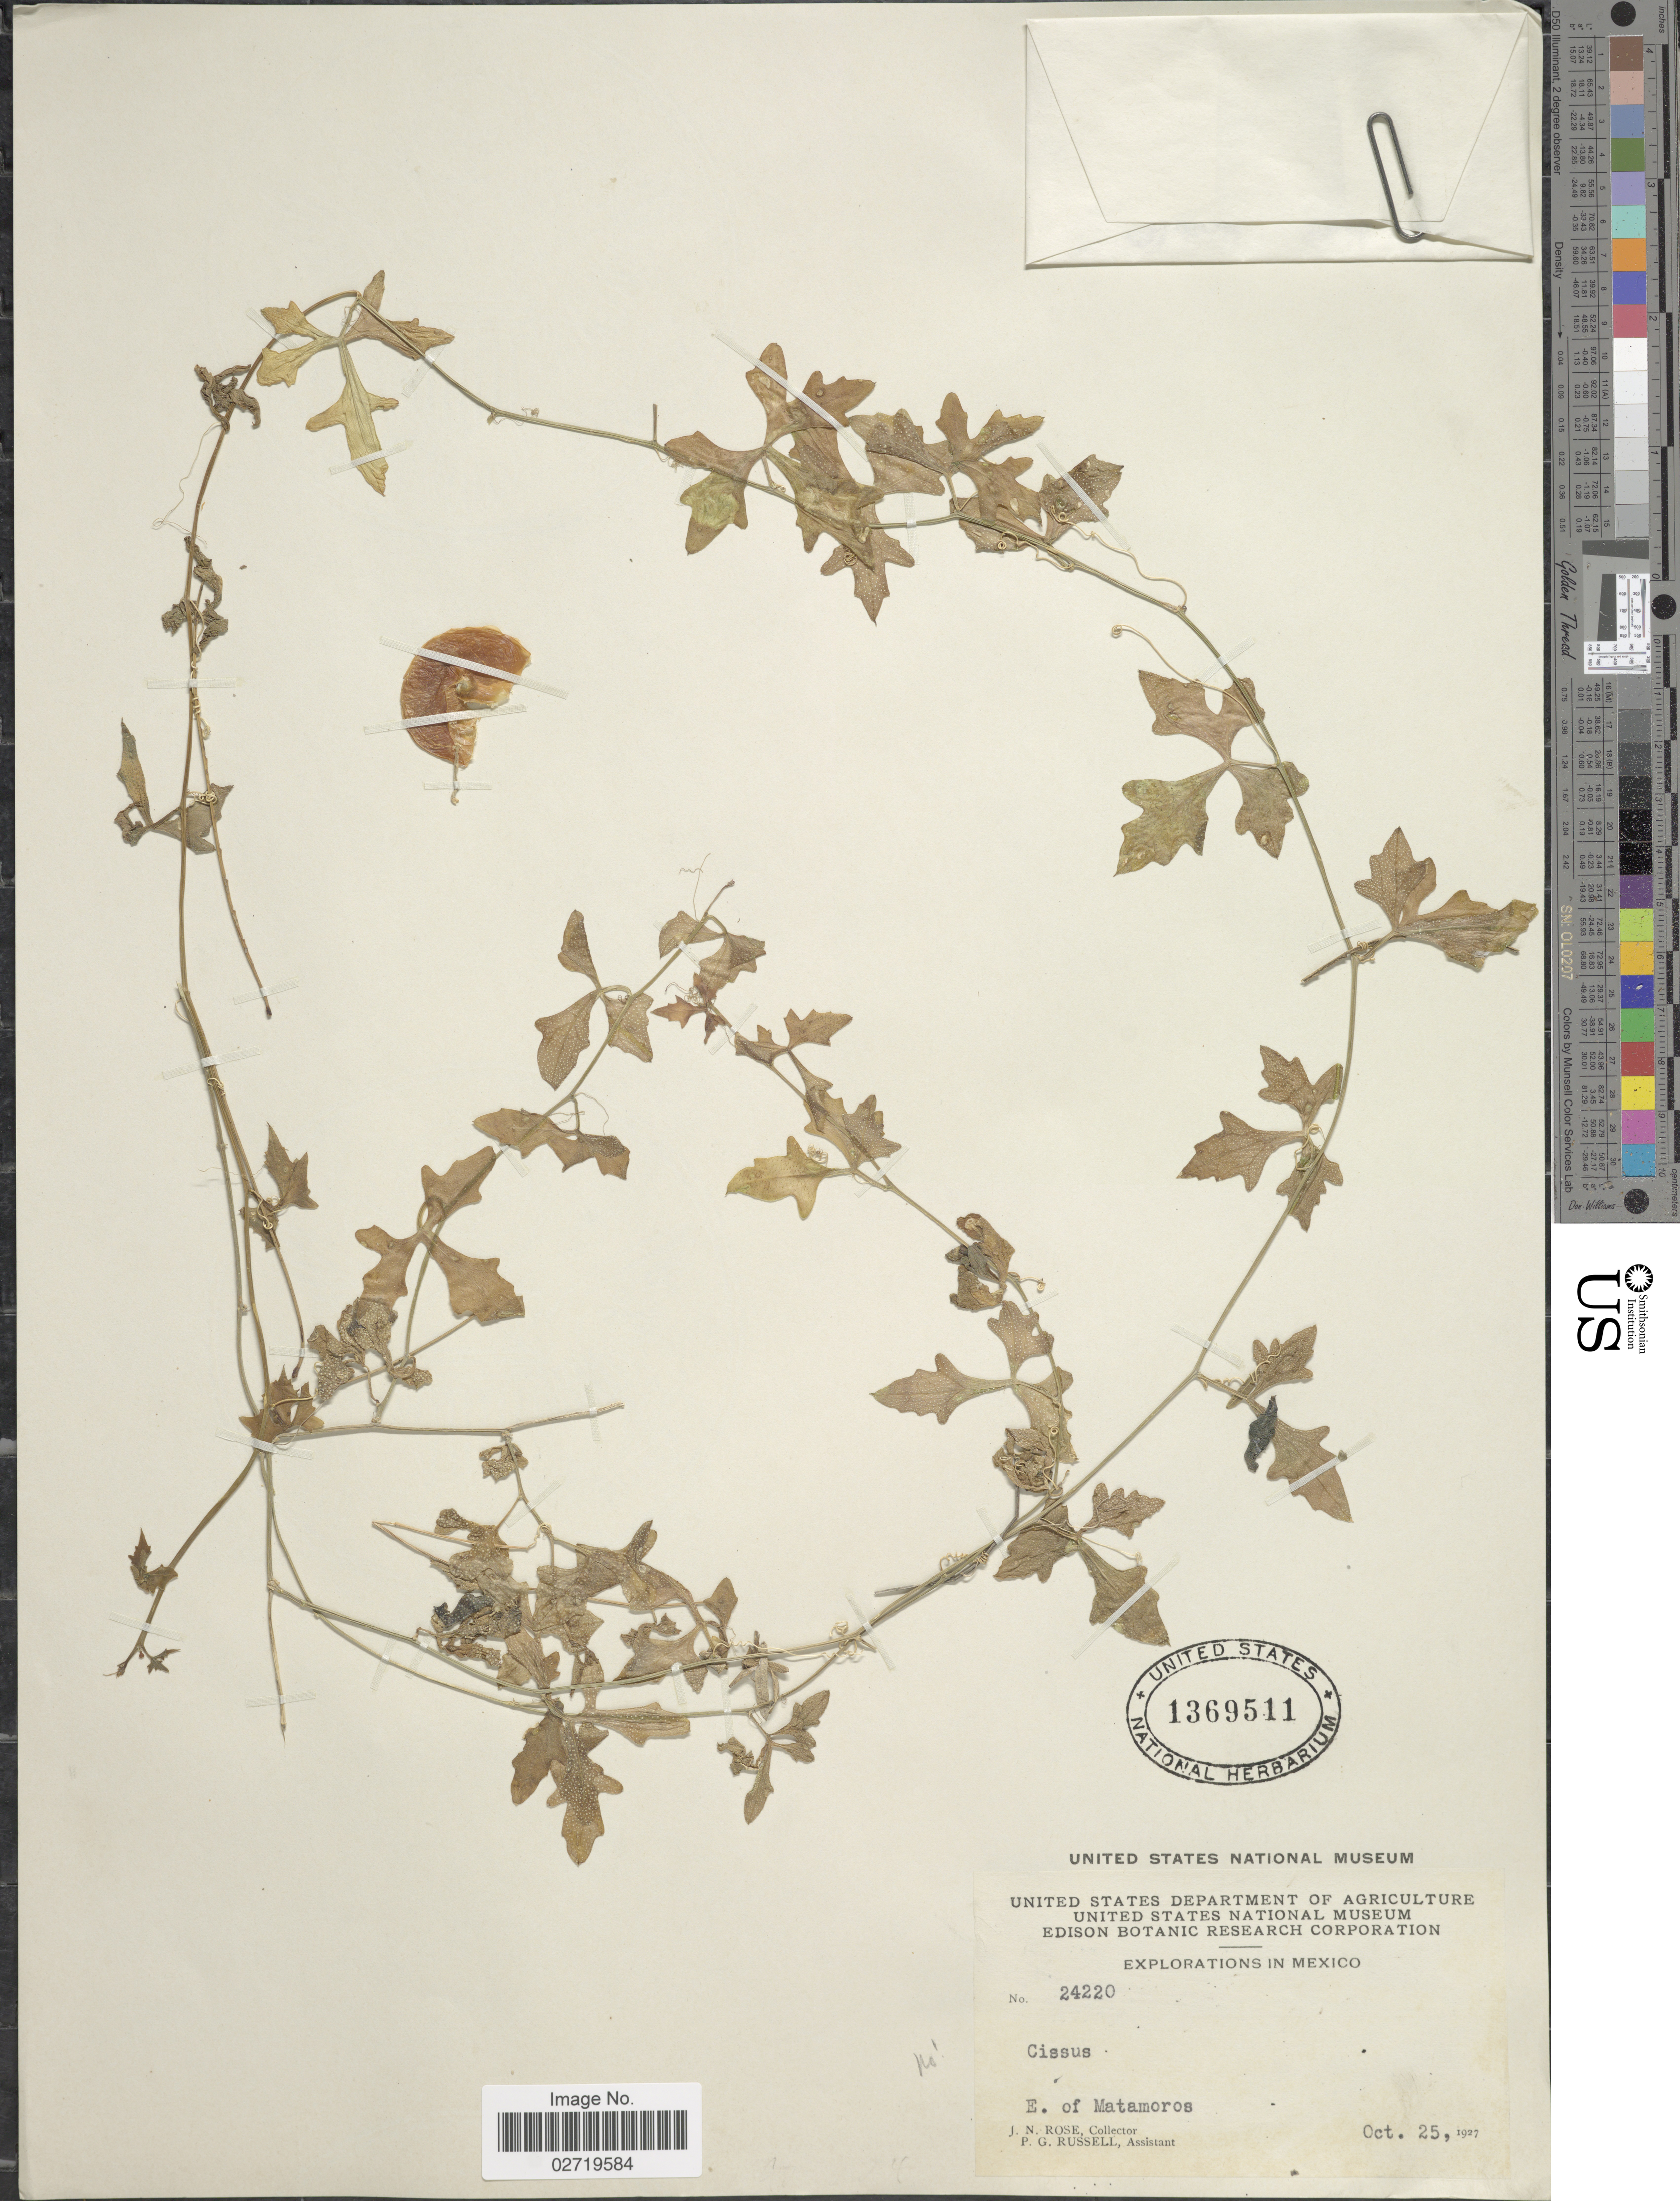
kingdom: Plantae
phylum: Tracheophyta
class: Magnoliopsida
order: Cucurbitales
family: Cucurbitaceae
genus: Ibervillea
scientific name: Ibervillea sp.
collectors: J. N. Rose & P. G. Russell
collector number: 24220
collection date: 1927-10-25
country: Mexico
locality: E. of Matamoros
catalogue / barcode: US 1369511